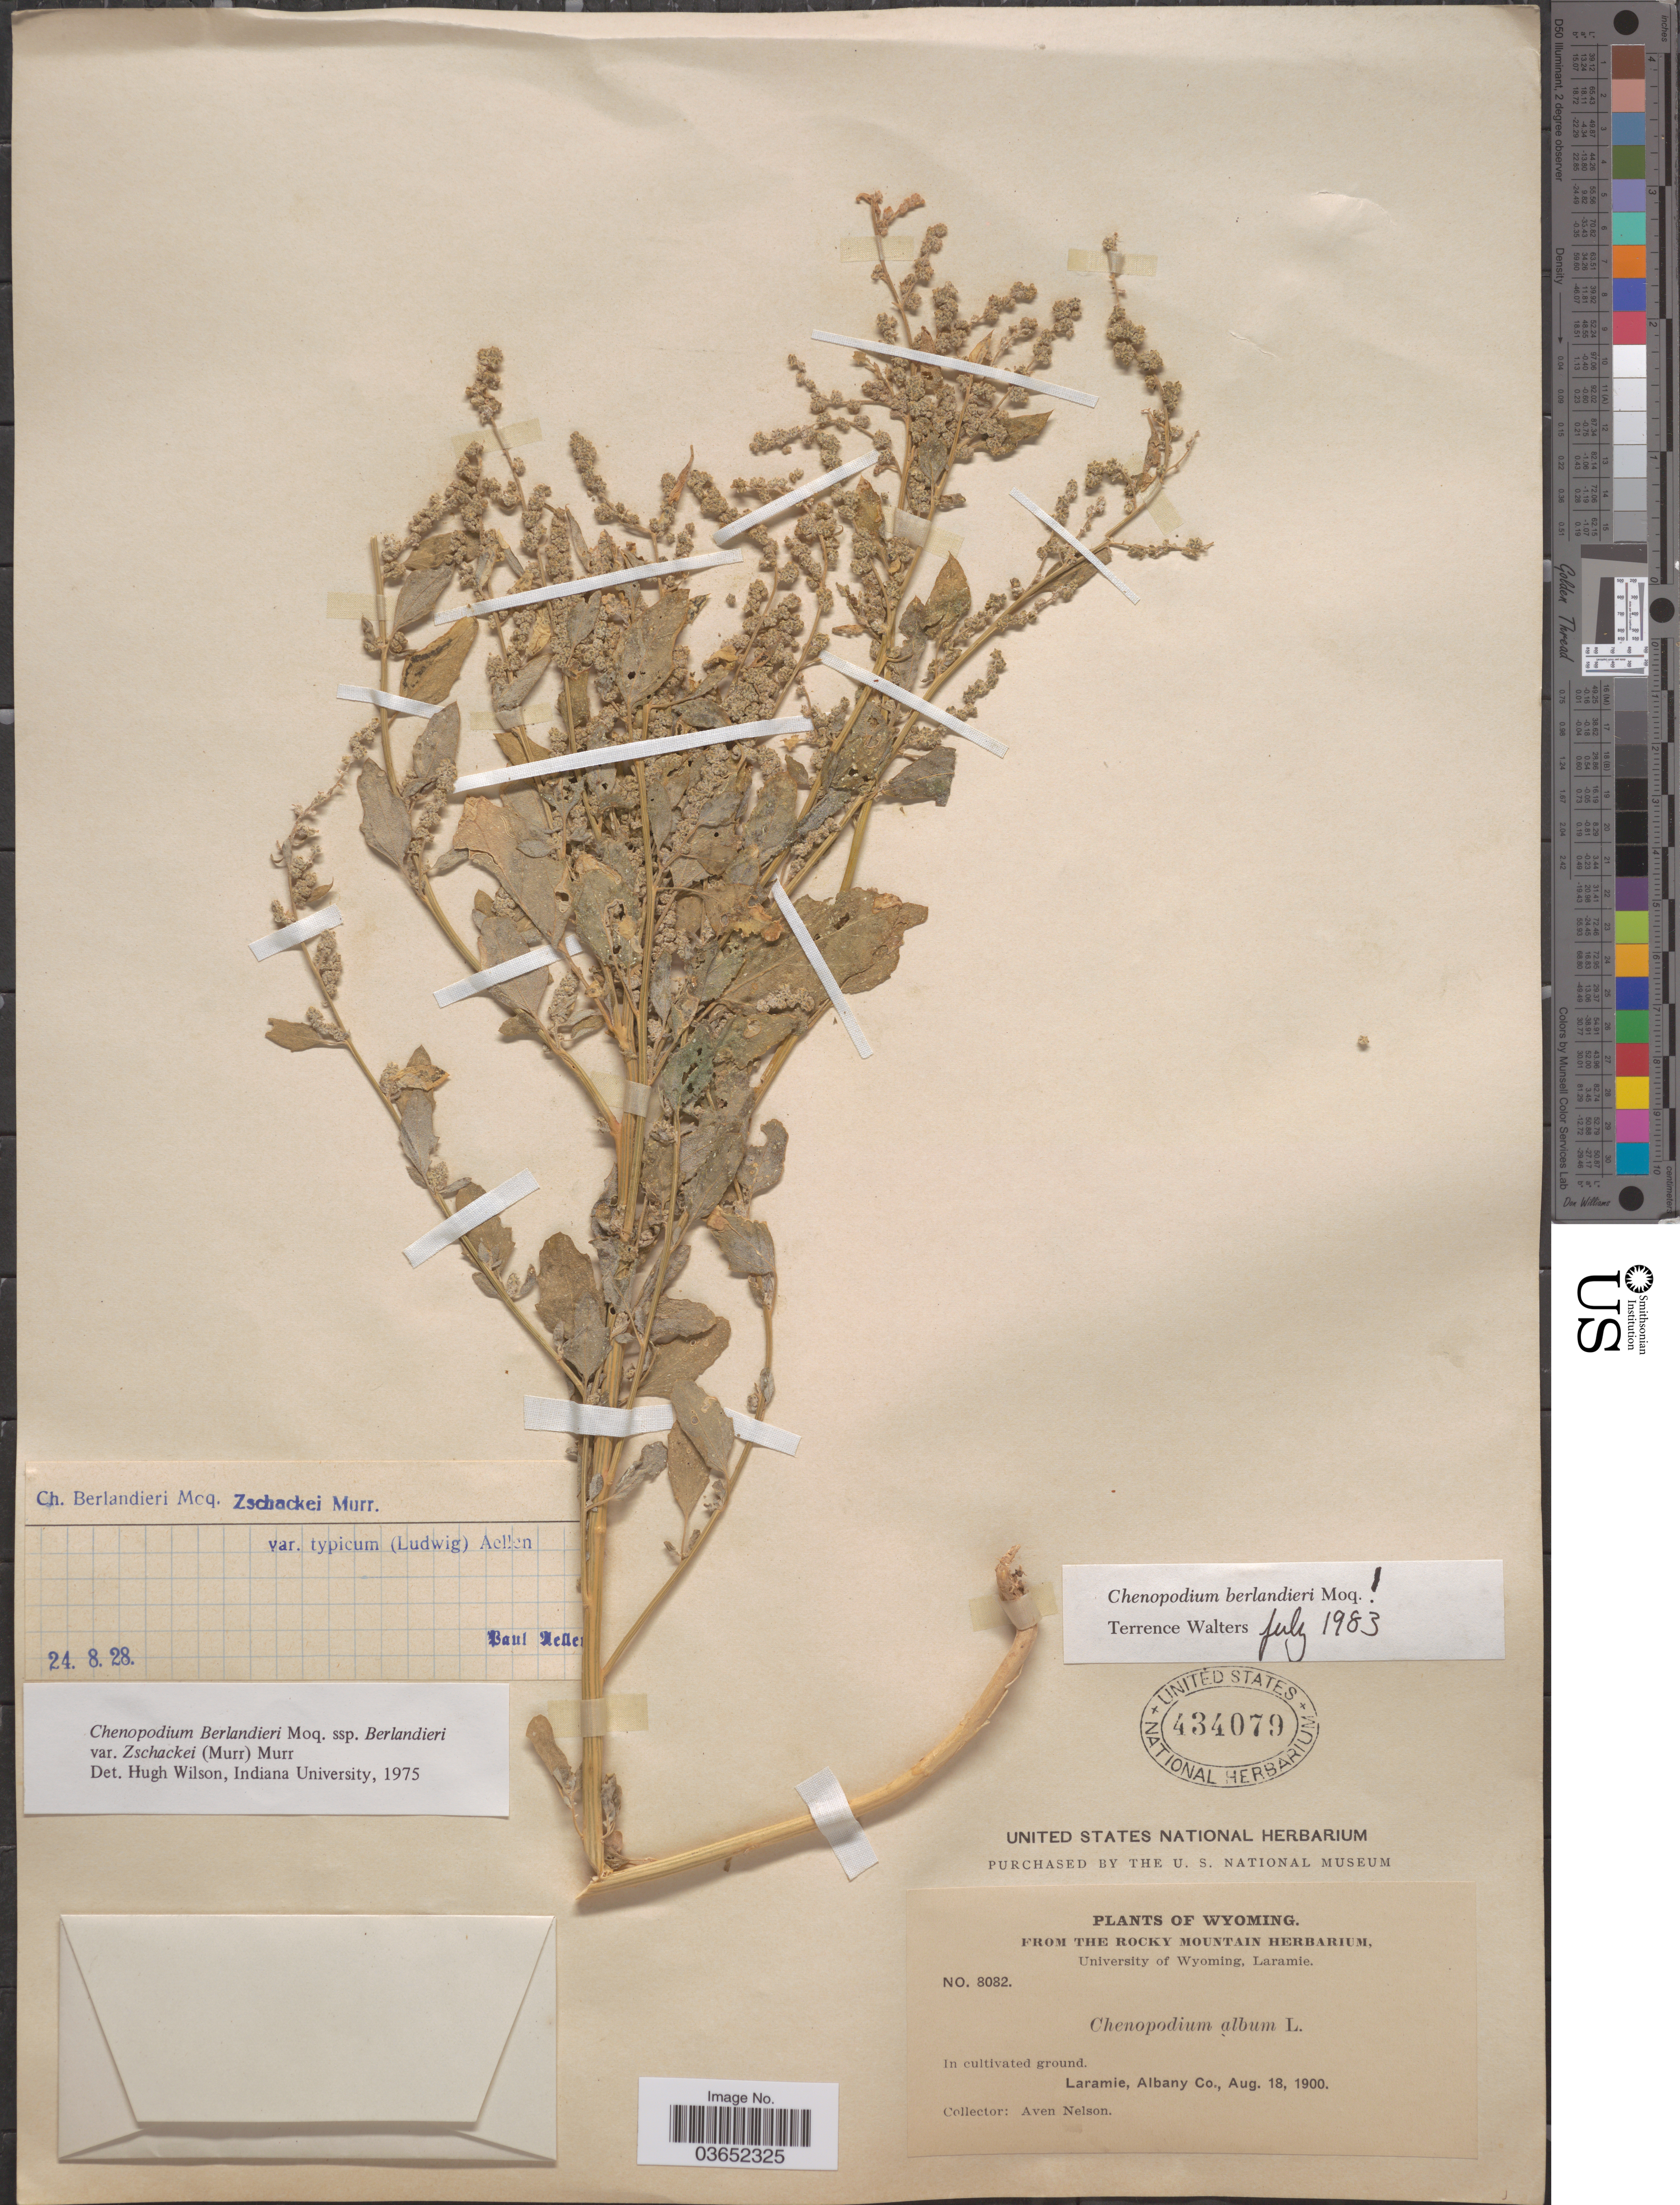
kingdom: Plantae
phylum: Tracheophyta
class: Magnoliopsida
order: Caryophyllales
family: Amaranthaceae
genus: Chenopodium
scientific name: Chenopodium berlandieri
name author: Moq.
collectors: A. Nelson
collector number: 8082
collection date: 1900-08-18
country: United States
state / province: Wyoming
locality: In cultivated ground. Laramie, Albany Co.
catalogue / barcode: US 434079